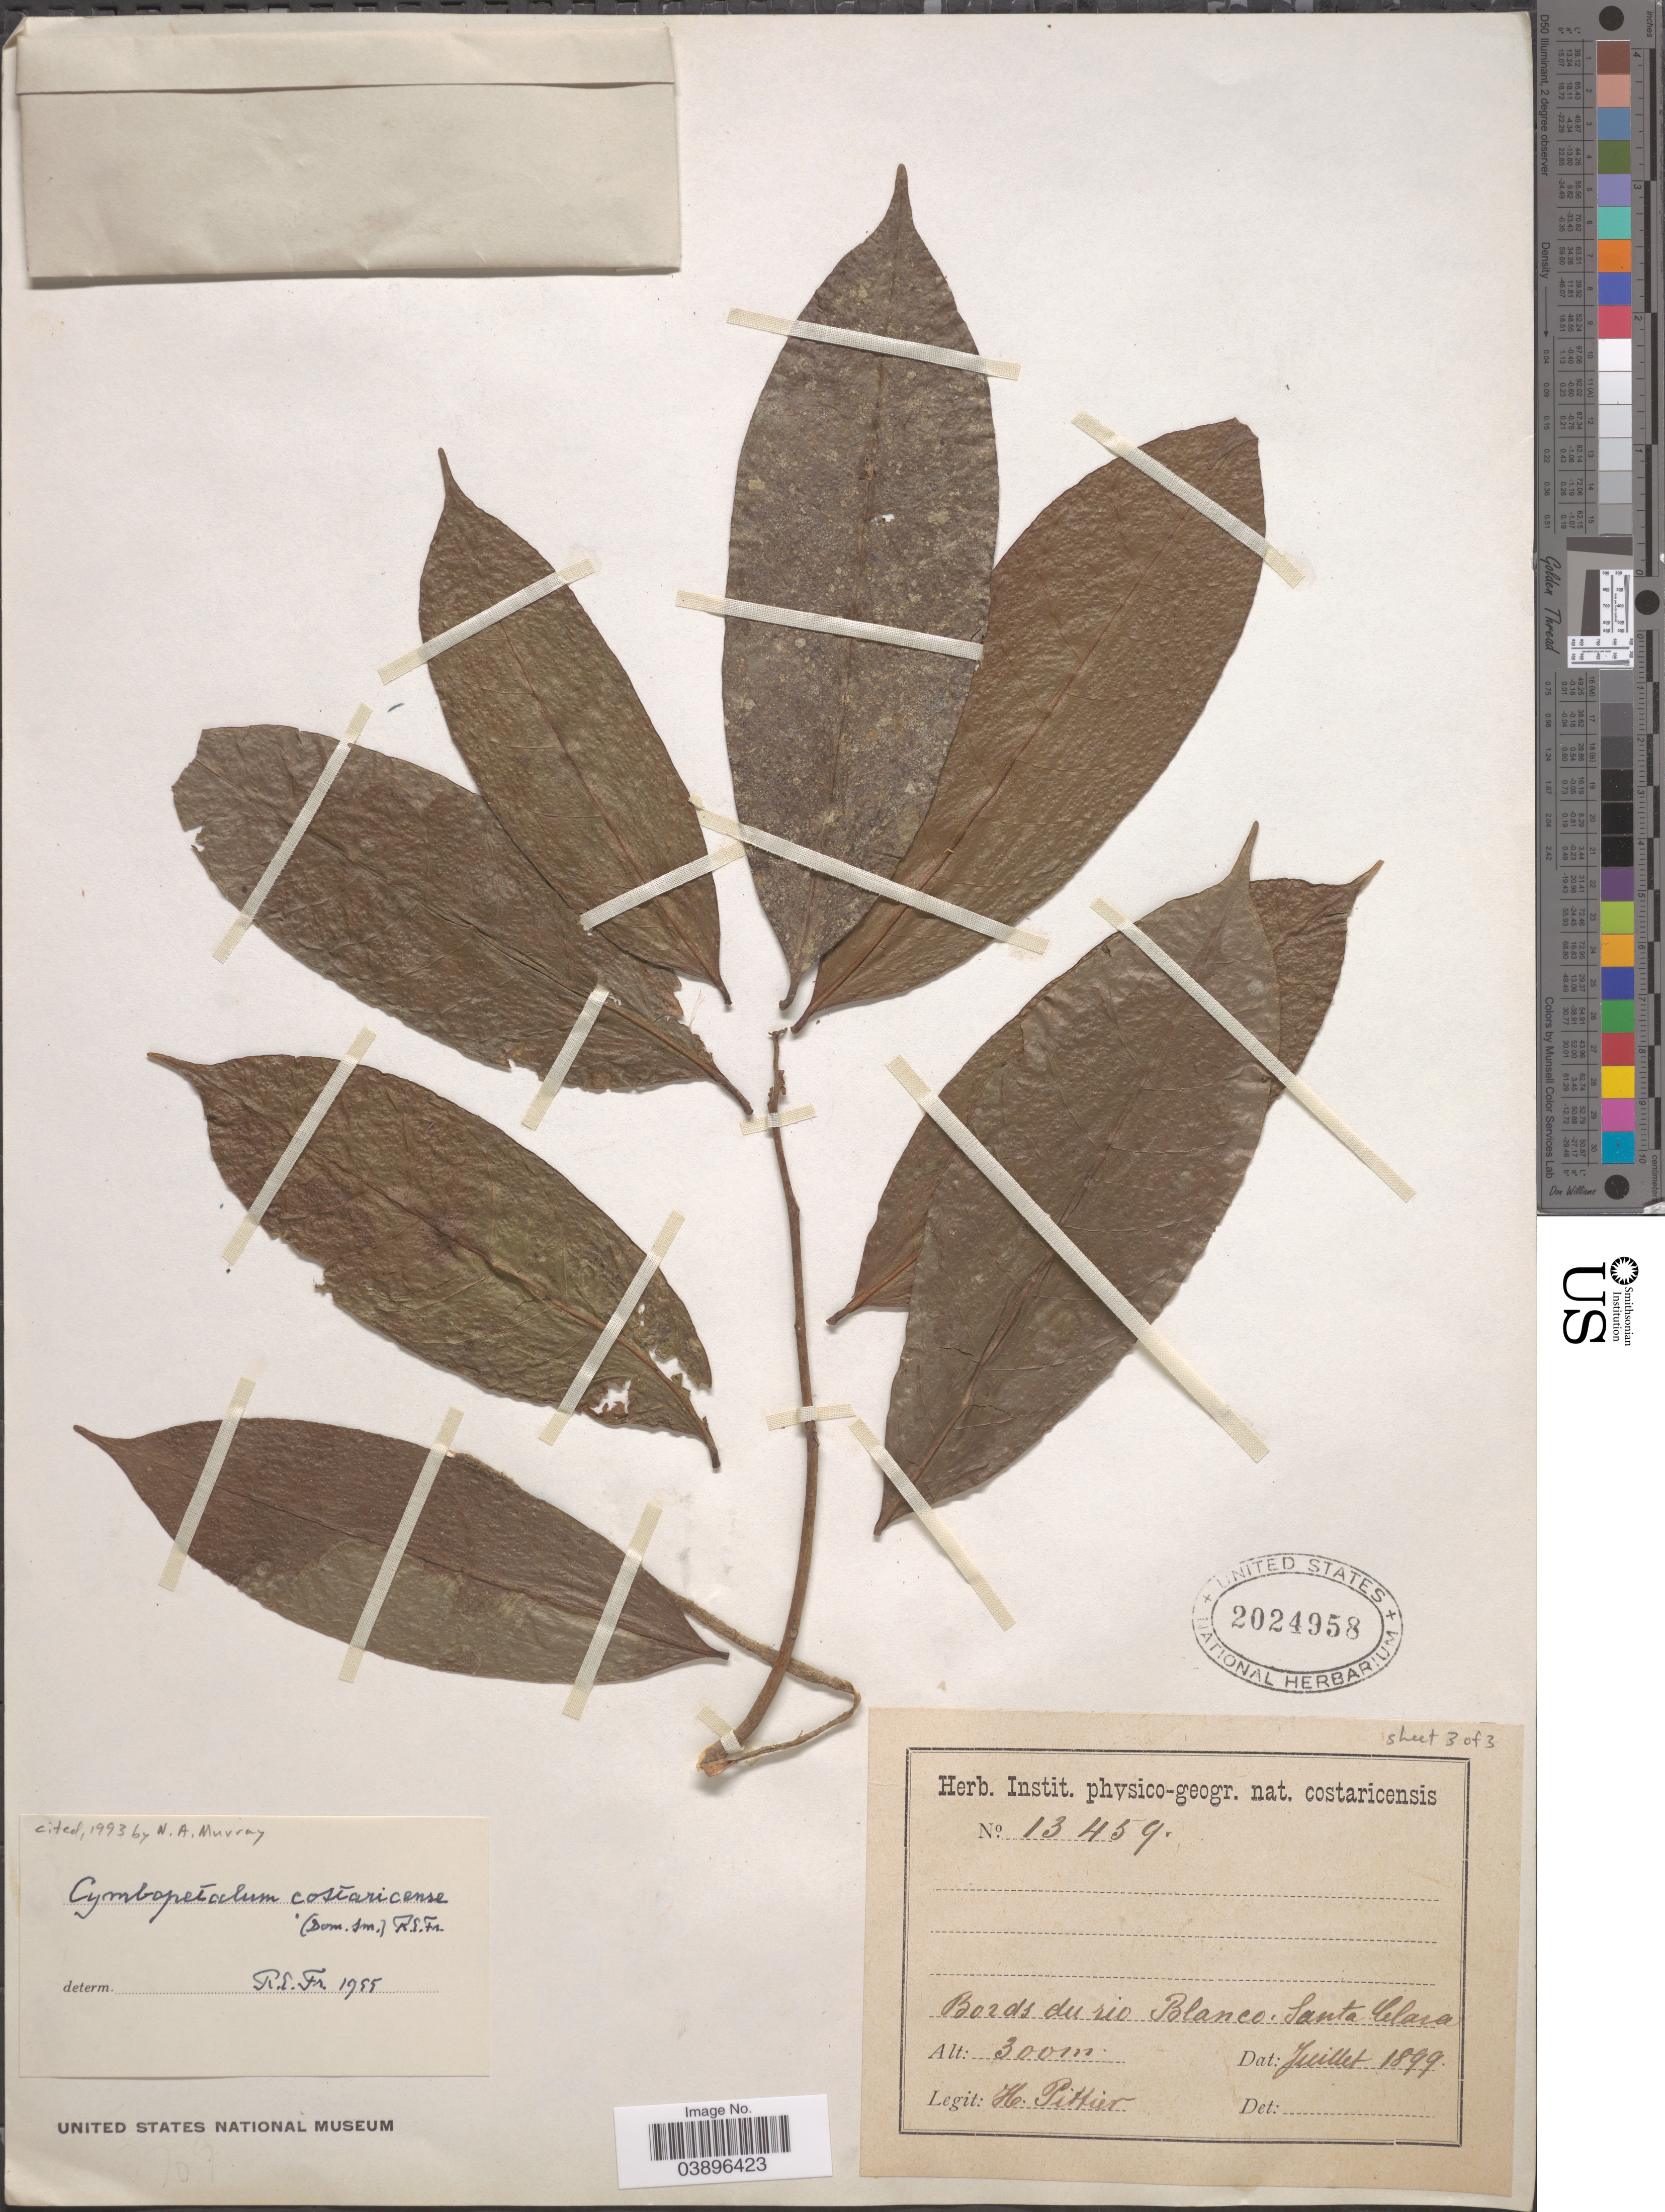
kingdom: Plantae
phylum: Tracheophyta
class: Magnoliopsida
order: Magnoliales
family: Annonaceae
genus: Cymbopetalum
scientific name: Cymbopetalum costaricense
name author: (Donn. Sm.) R.E. Fr.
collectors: H. F. Pittier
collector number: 13459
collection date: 1889-07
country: Costa Rica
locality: Bords du rio Blanco. Santa Clara.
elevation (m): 300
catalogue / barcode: US 2024958